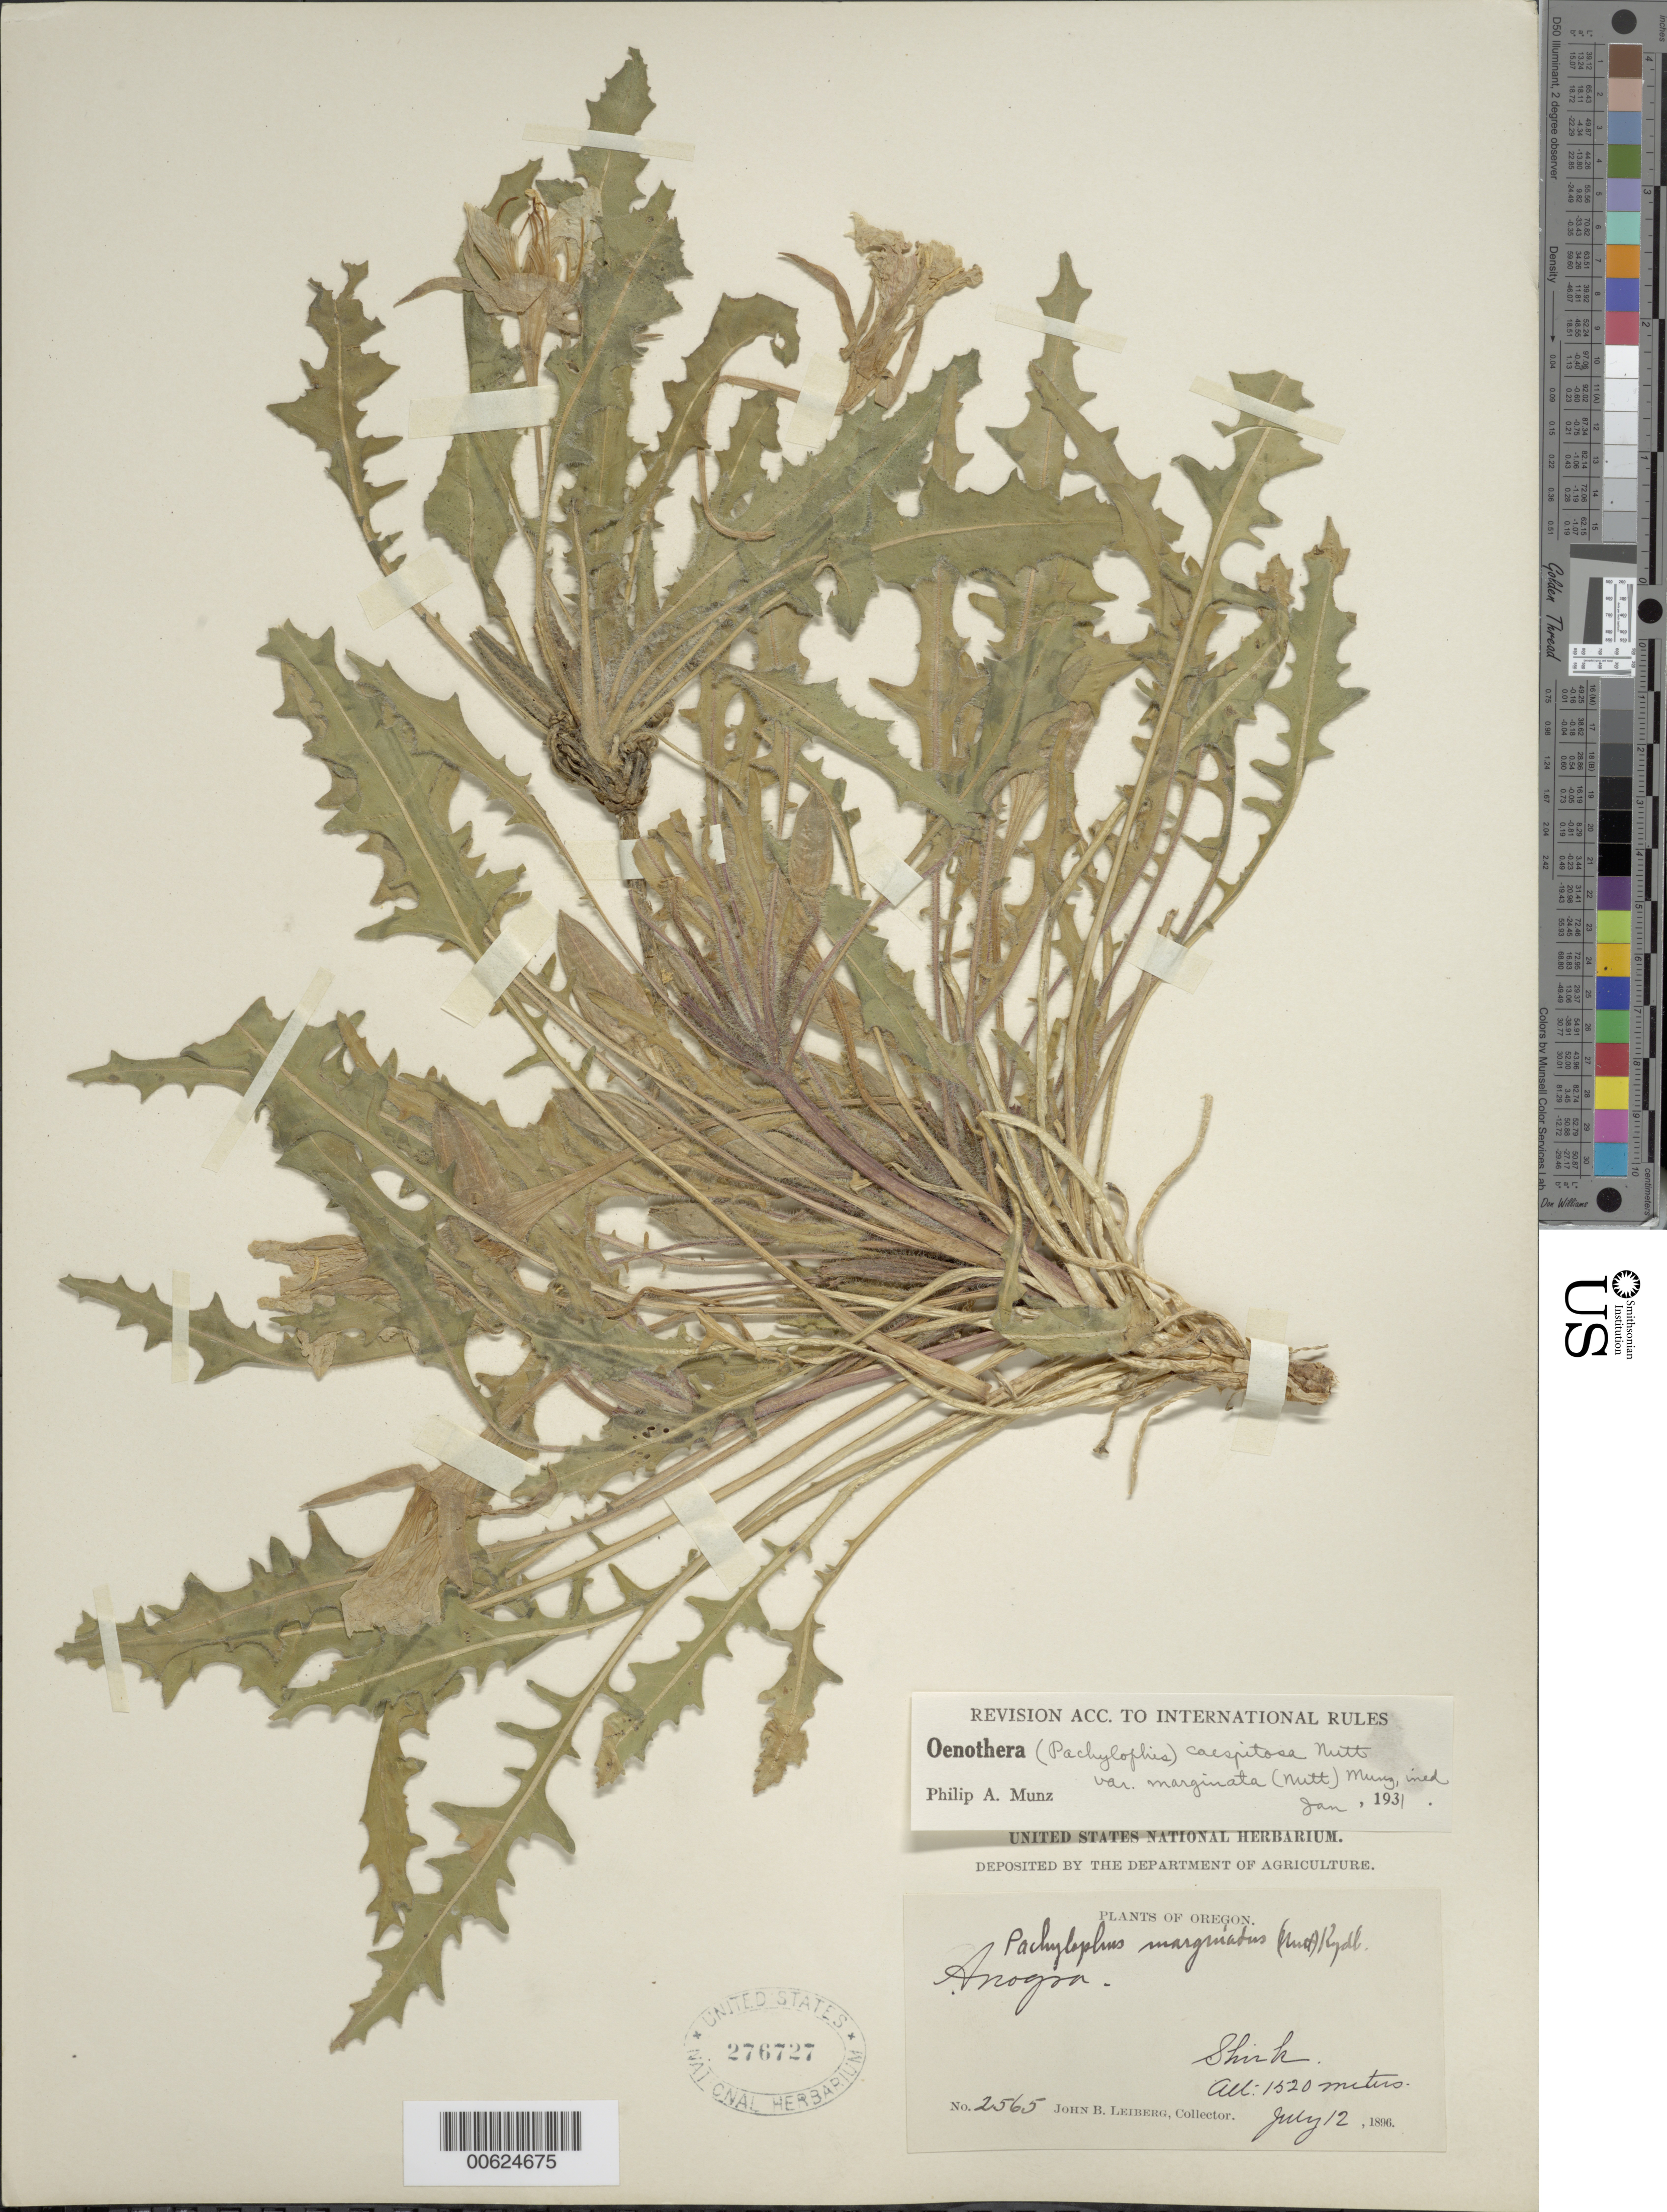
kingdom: Plantae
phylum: Tracheophyta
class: Magnoliopsida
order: Myrtales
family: Onagraceae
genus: Oenothera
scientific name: Oenothera cespitosa subsp. marginata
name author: (Nutt. ex Hook. & Arn.) Munz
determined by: Munz, Philip A.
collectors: J. Leiberg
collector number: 2565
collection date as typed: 12 Jul 1896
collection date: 1896-07-12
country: United States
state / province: Ohio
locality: Shirk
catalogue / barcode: US 276727